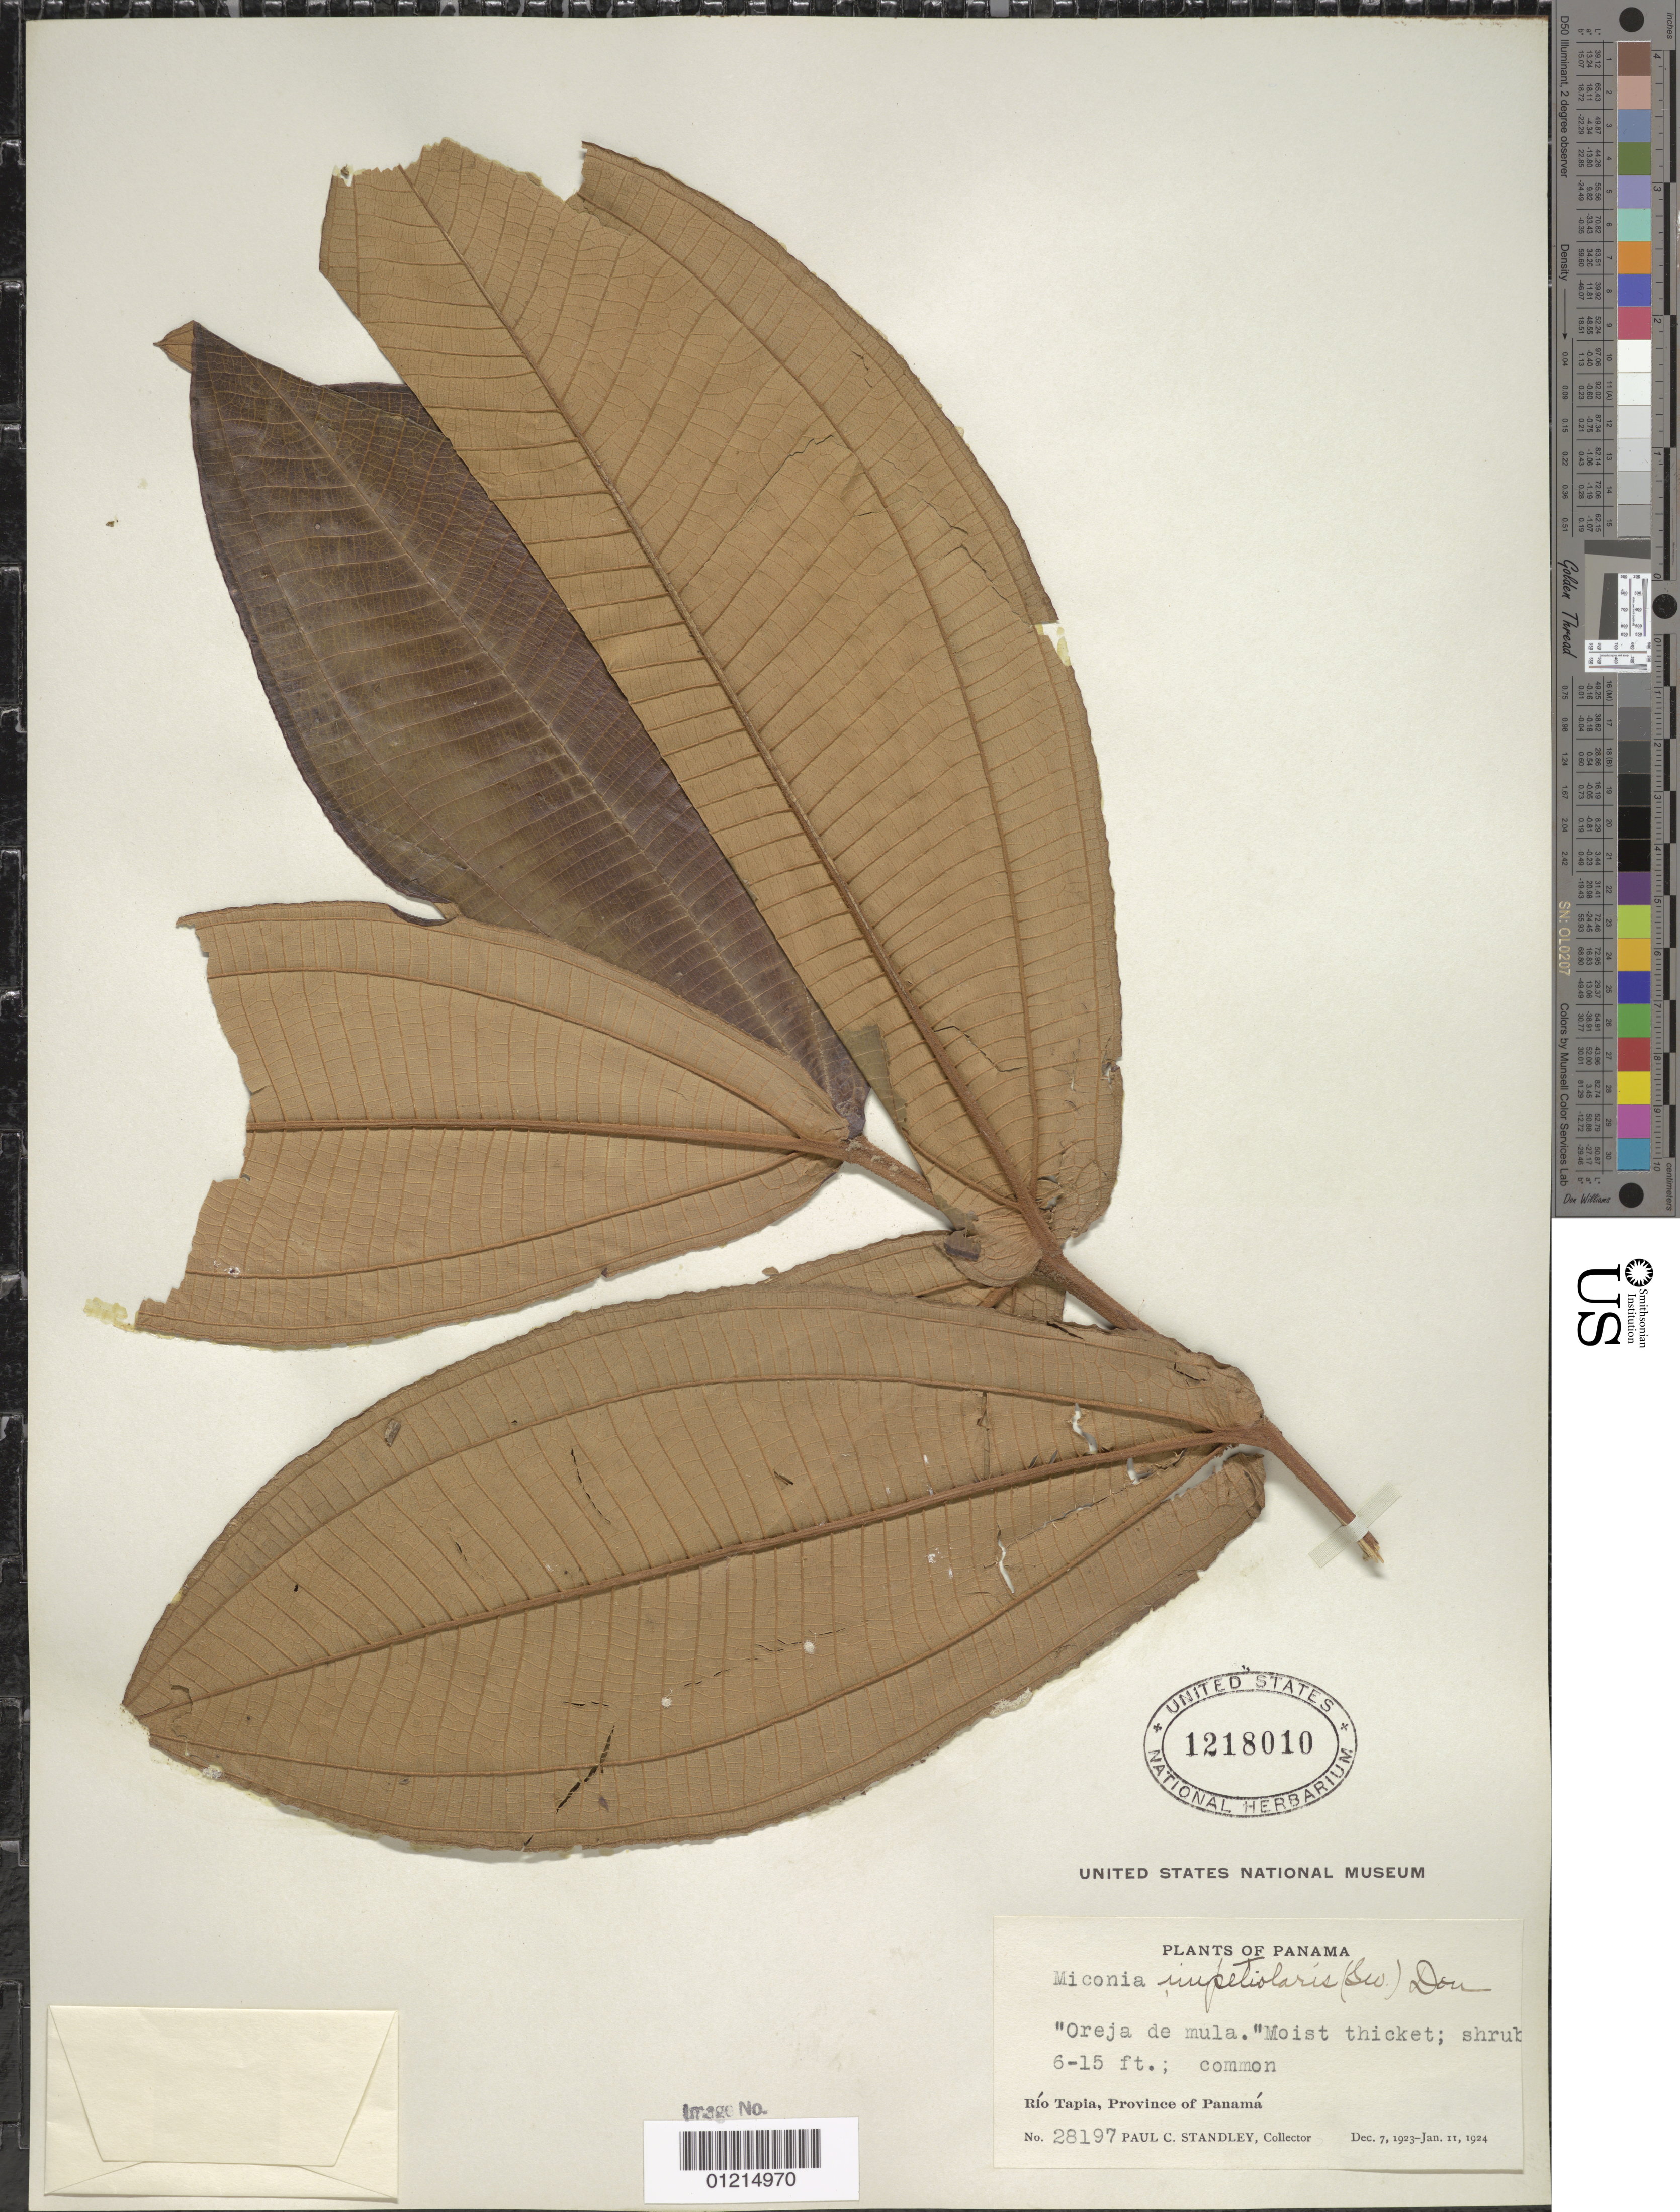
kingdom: Plantae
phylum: Tracheophyta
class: Magnoliopsida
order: Myrtales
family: Melastomataceae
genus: Miconia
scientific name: Miconia impetiolaris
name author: (Sw.) D. Don ex DC.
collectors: P. C. Standley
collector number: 28197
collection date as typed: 07 Dec 1923 to 11 Jan 1924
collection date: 1923-12-07/1924-01-11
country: Panama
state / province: Panamá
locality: Río Tapla.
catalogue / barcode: US 1218010